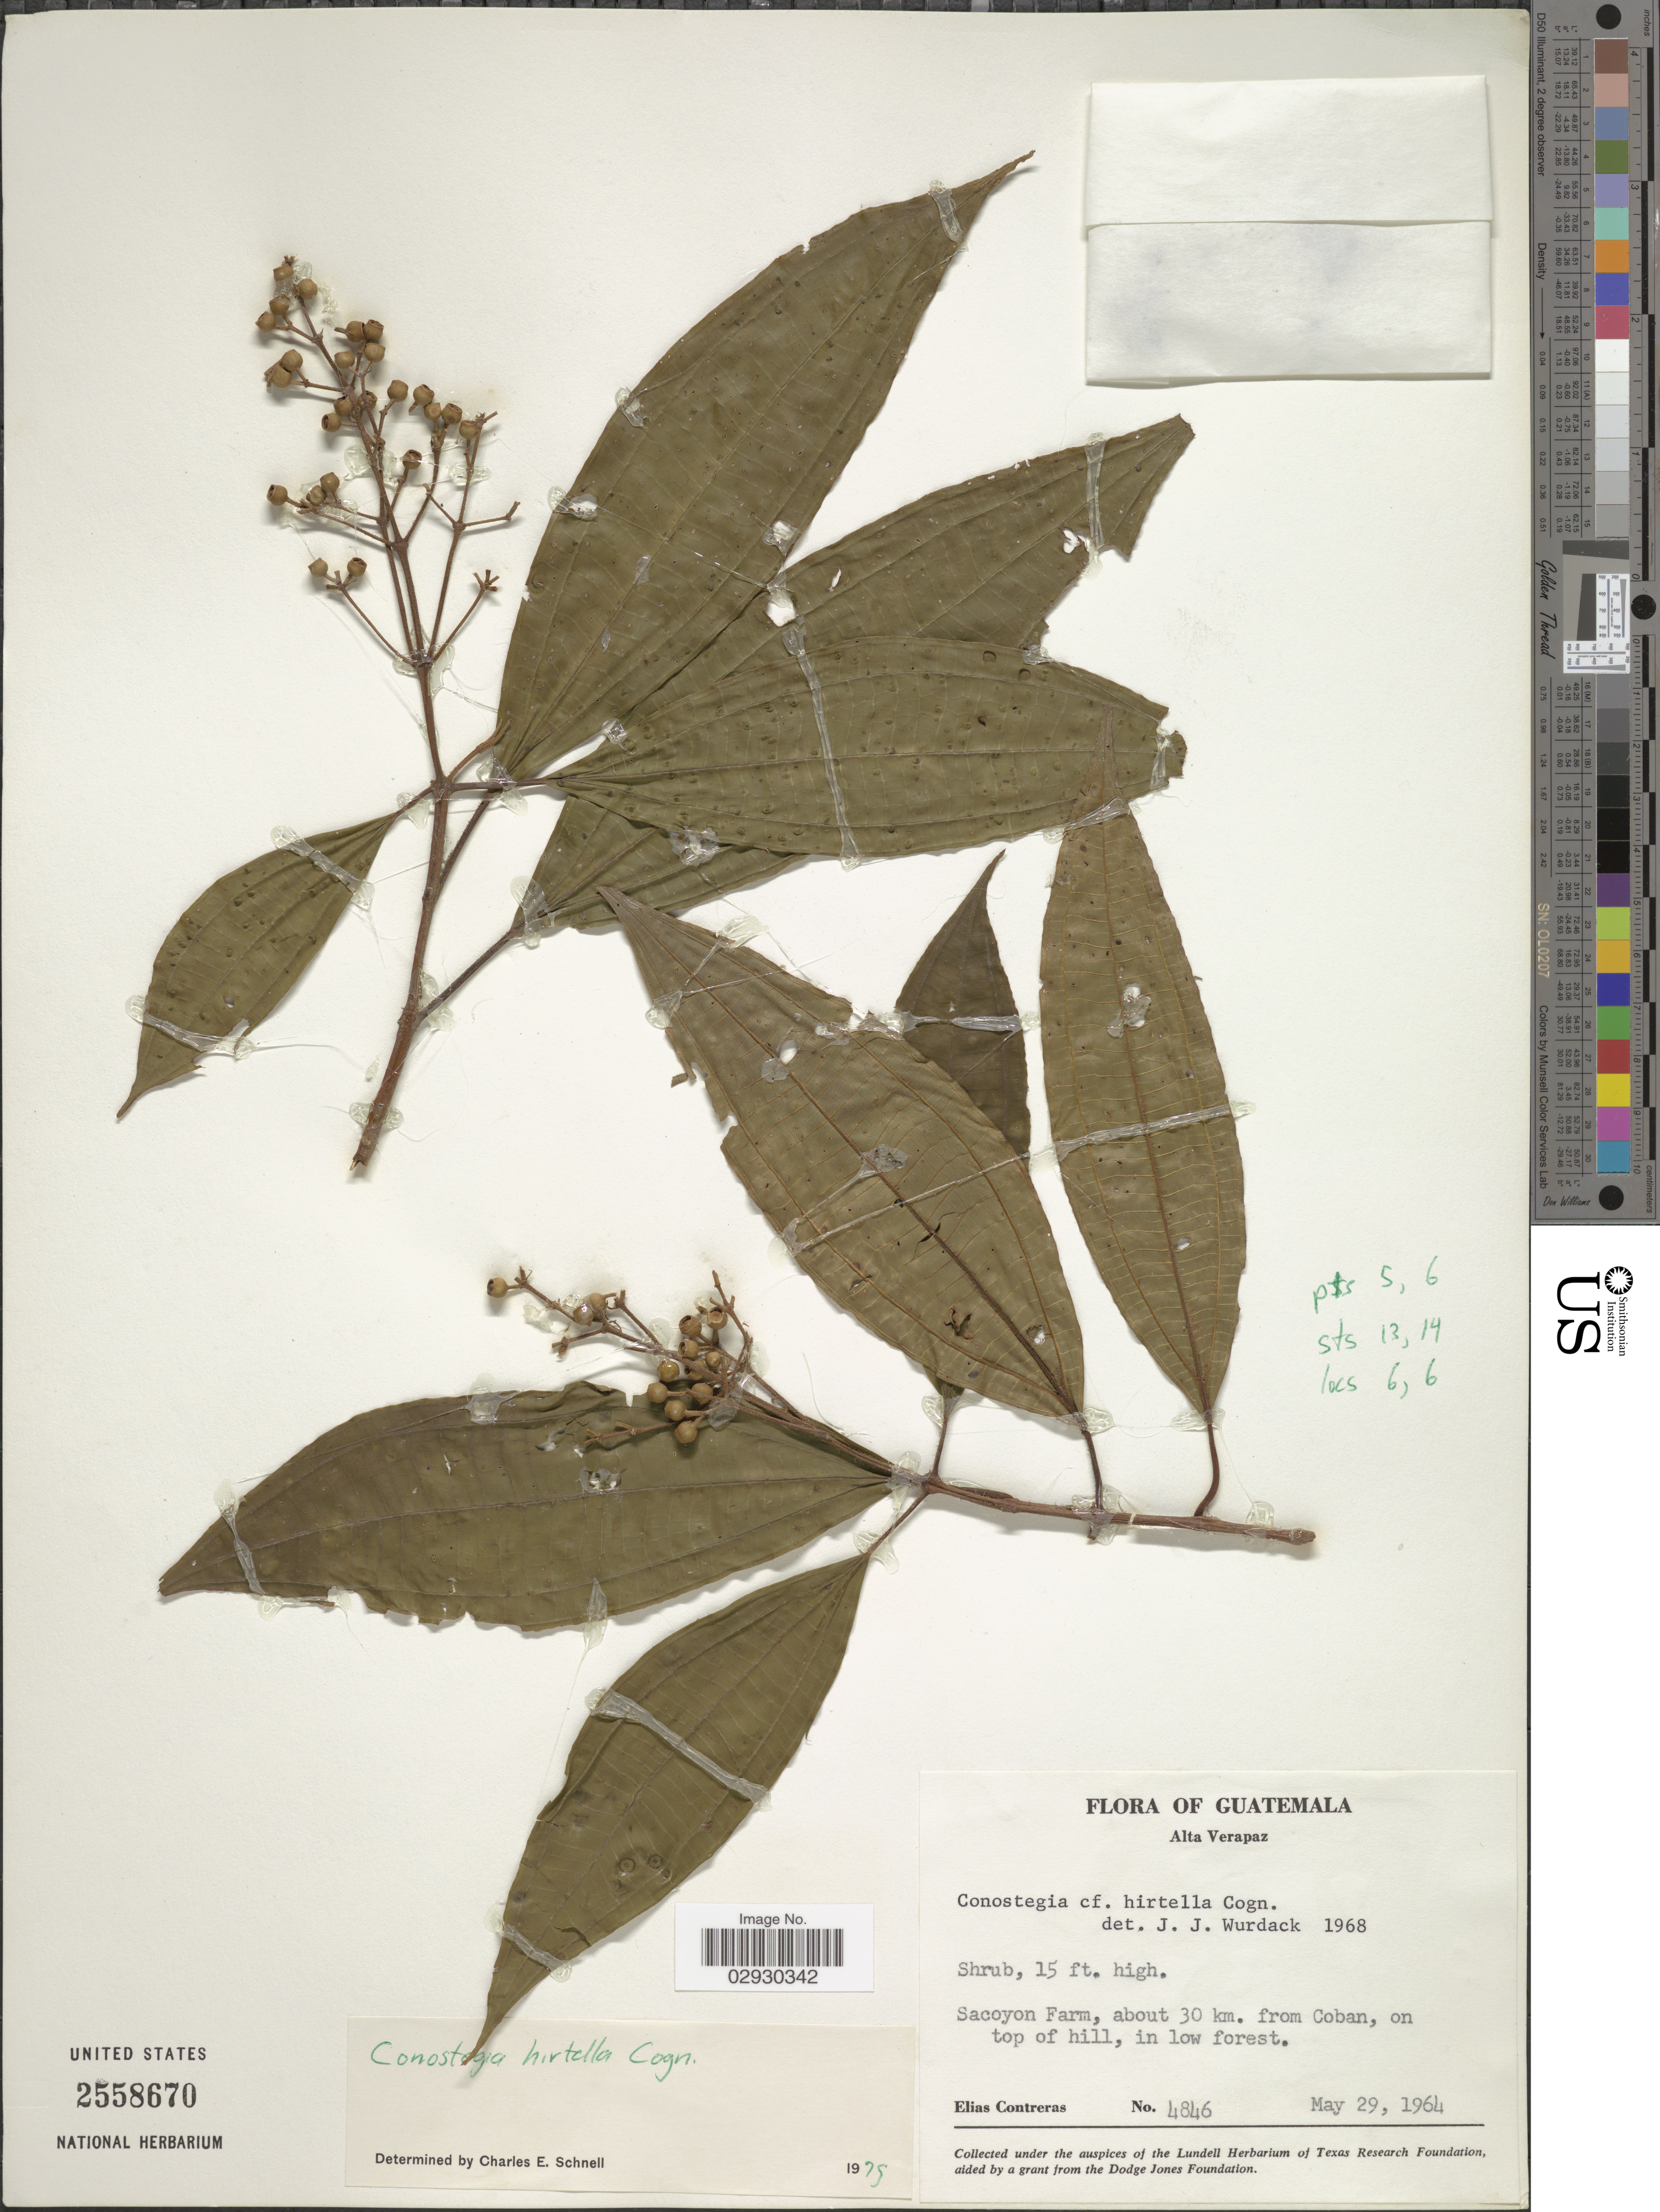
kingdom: Plantae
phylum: Tracheophyta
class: Magnoliopsida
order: Myrtales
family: Melastomataceae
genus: Conostegia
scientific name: Conostegia hirtella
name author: Cogn. in Donn. Sm.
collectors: E. Contreras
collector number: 4846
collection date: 1964-05-29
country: Guatemala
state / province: Alta Verapaz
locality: Sacoyon Farm, about 30 km. from Coban, on top of hill.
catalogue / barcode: US 2558670